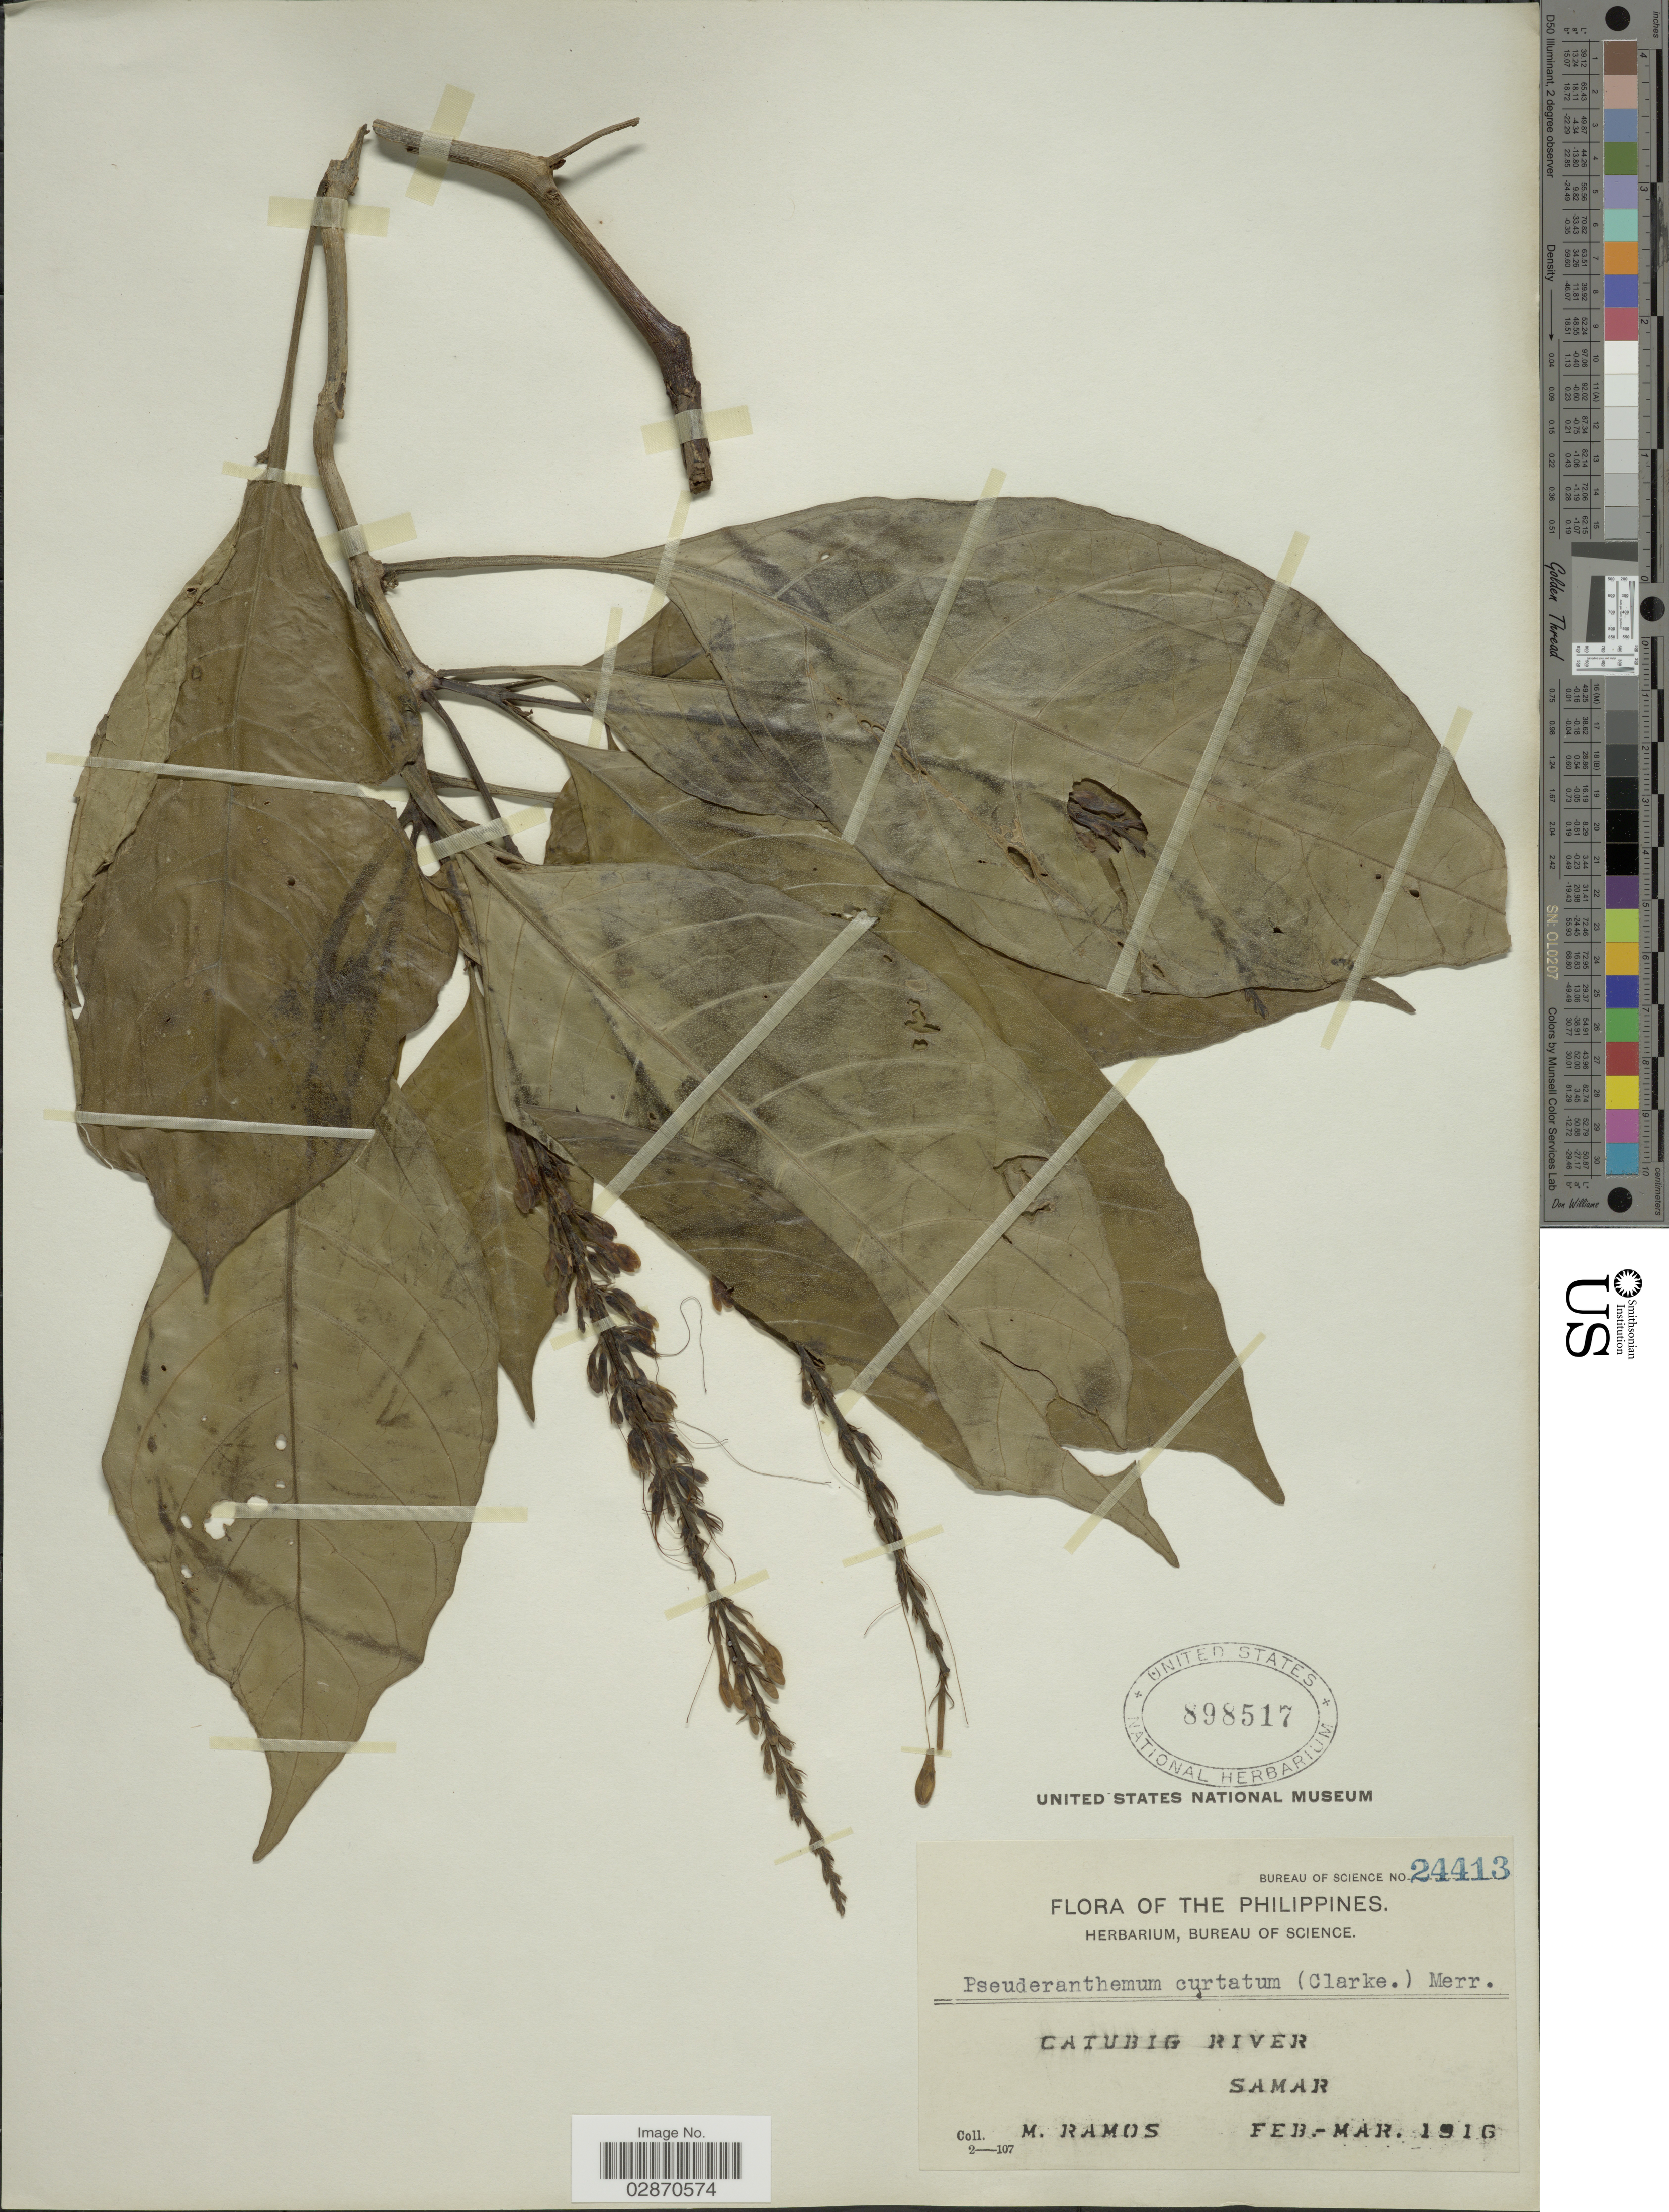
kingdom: Plantae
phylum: Tracheophyta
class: Magnoliopsida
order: Lamiales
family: Acanthaceae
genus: Pseuderanthemum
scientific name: Pseuderanthemum curtatum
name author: Merr.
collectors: M. Ramos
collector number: Bureau of Science 24413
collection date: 1916-02/1916-03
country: Philippines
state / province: Eastern Visayas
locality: Catubig River, Samar.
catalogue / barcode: US 898517